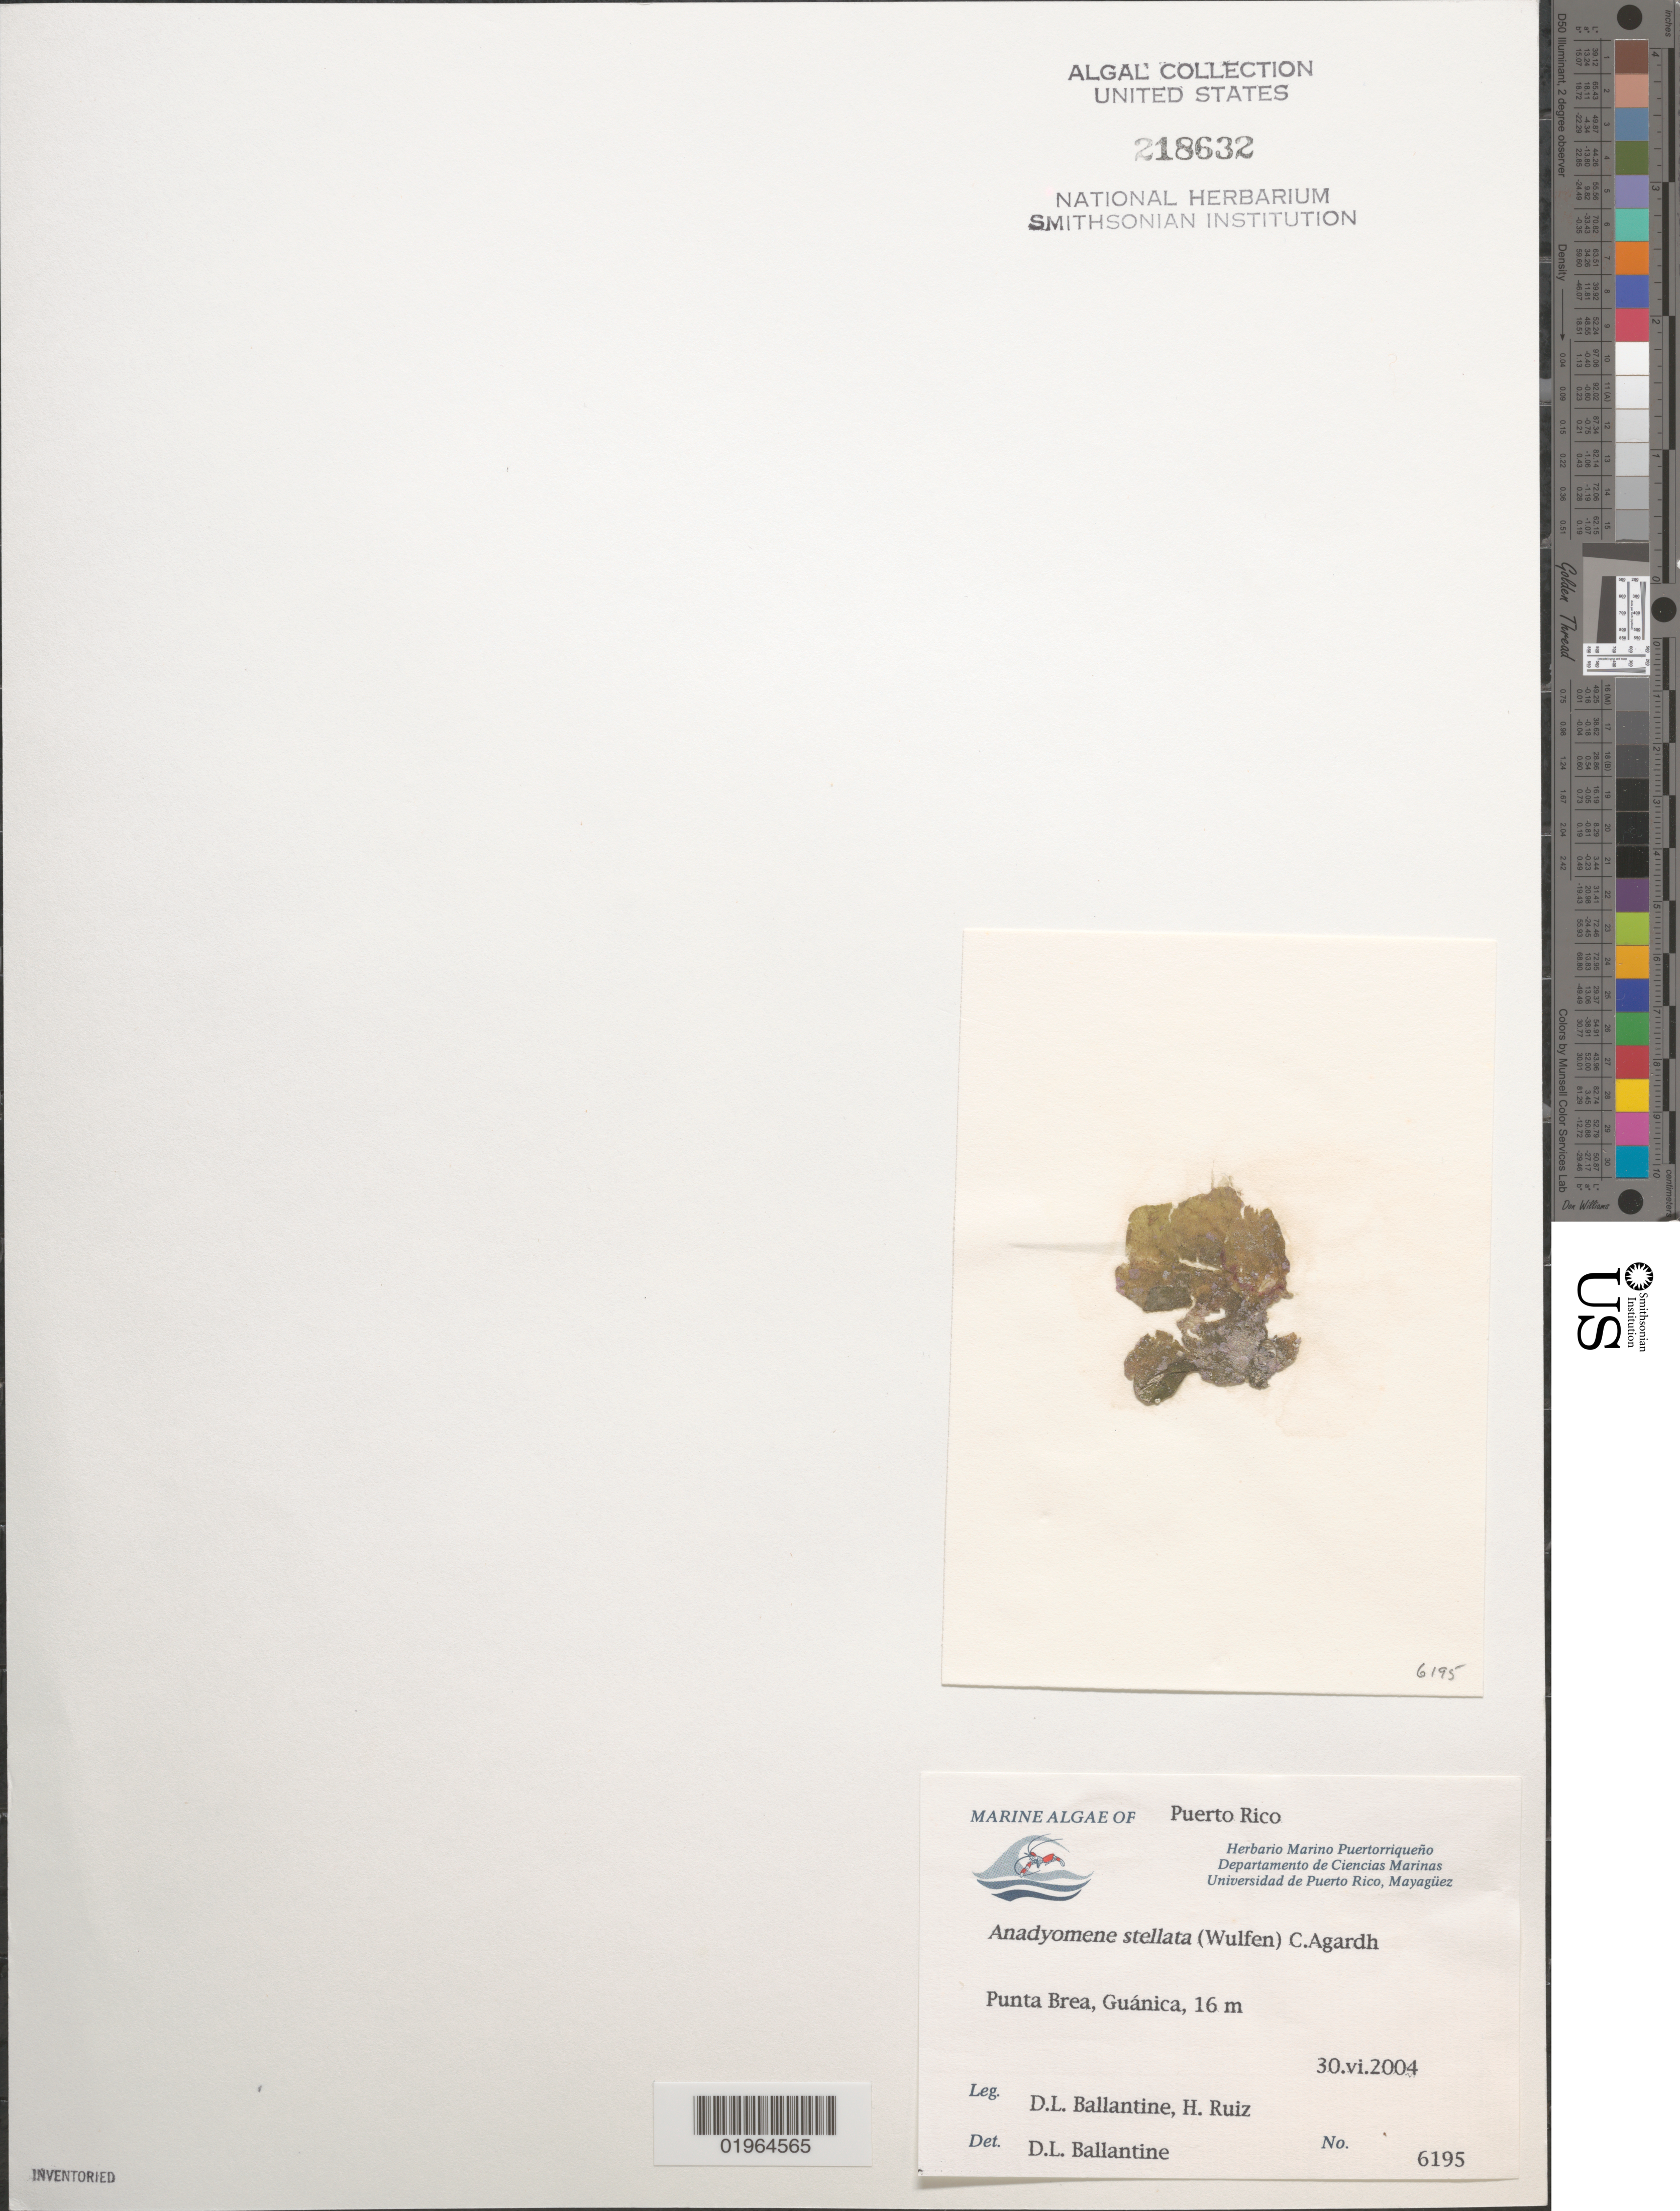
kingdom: Plantae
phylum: Chlorophyta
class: Ulvophyceae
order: Cladophorales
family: Anadyomenaceae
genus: Anadyomene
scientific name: Anadyomene stellata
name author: (Wulfen) C. Agardh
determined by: Ballantine, D. L.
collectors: D.L. Ballantine & H. Ruiz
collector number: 6195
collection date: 2004-06-30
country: Puerto Rico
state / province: Guanica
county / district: Punta Brea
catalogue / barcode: US 218632